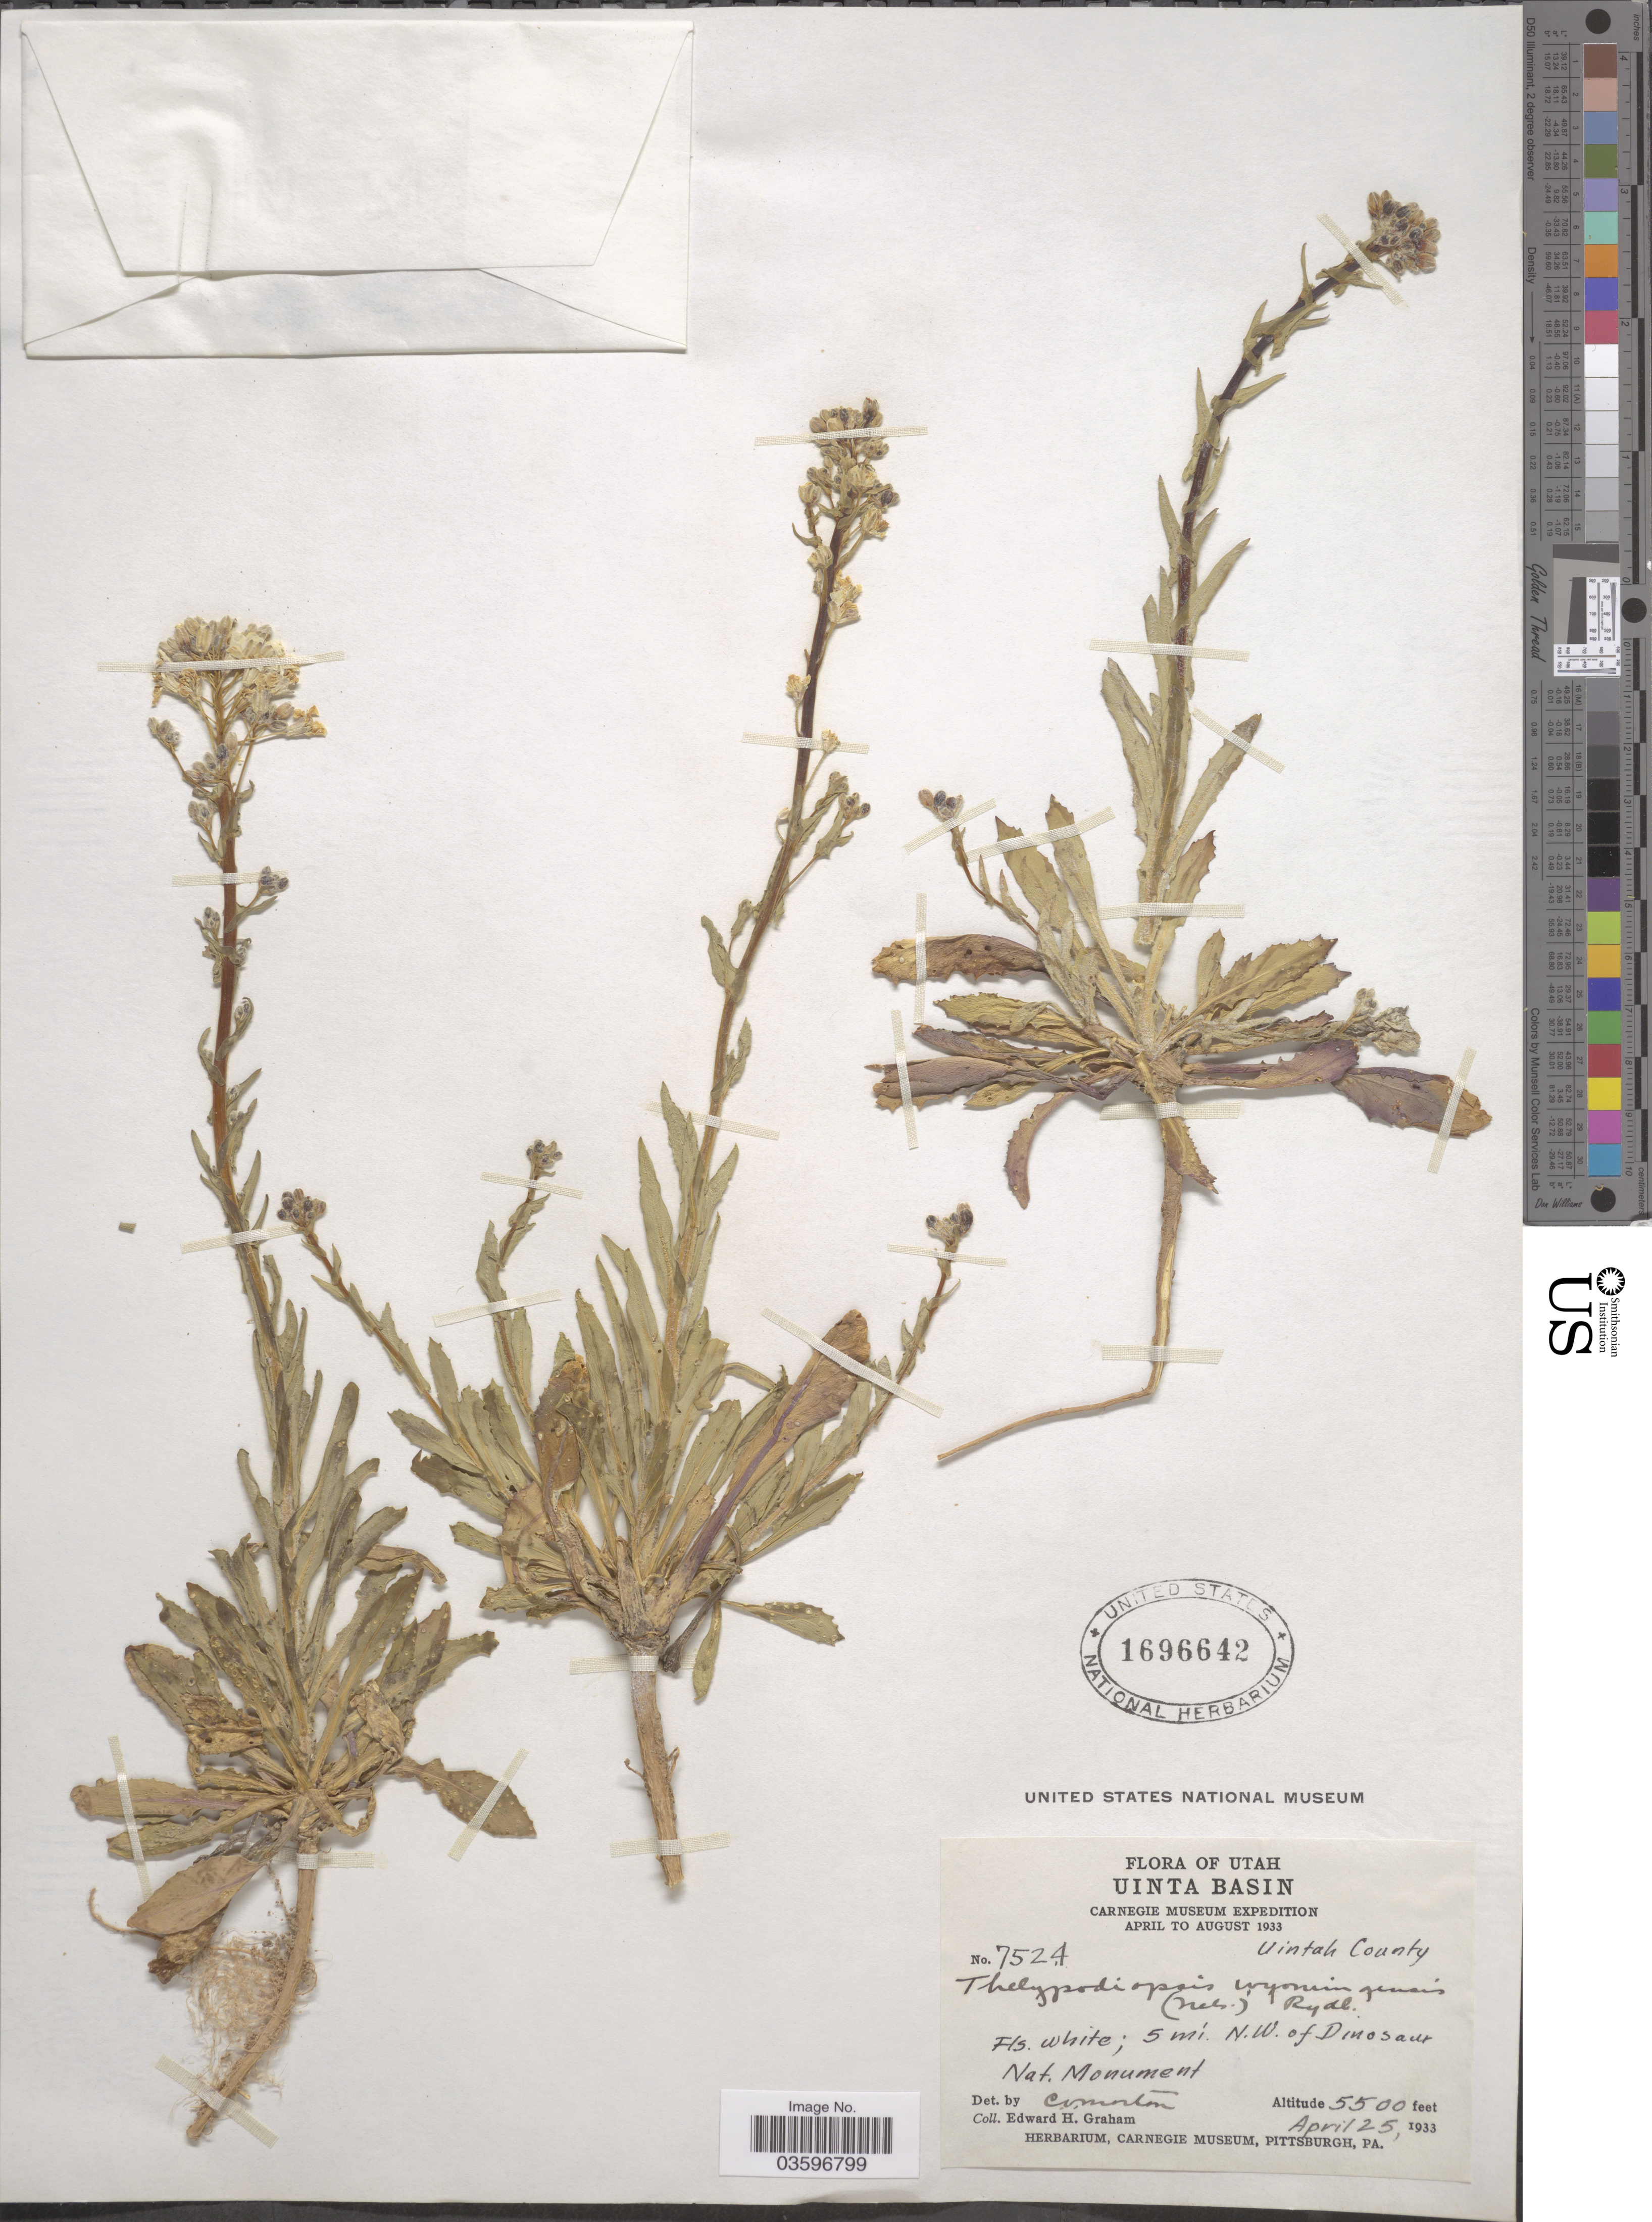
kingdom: Plantae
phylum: Tracheophyta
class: Magnoliopsida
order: Brassicales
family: Brassicaceae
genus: Thelypodiopsis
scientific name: Thelypodiopsis elegans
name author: (M.E. Jones) Rydb.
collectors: E. H. Graham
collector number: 7524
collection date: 1933-04-25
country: United States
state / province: Utah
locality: Uinta Basin. Uintah County. 5 mi. N. W. of Dinosaur Nat. Monument.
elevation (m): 1676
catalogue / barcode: US 1696642